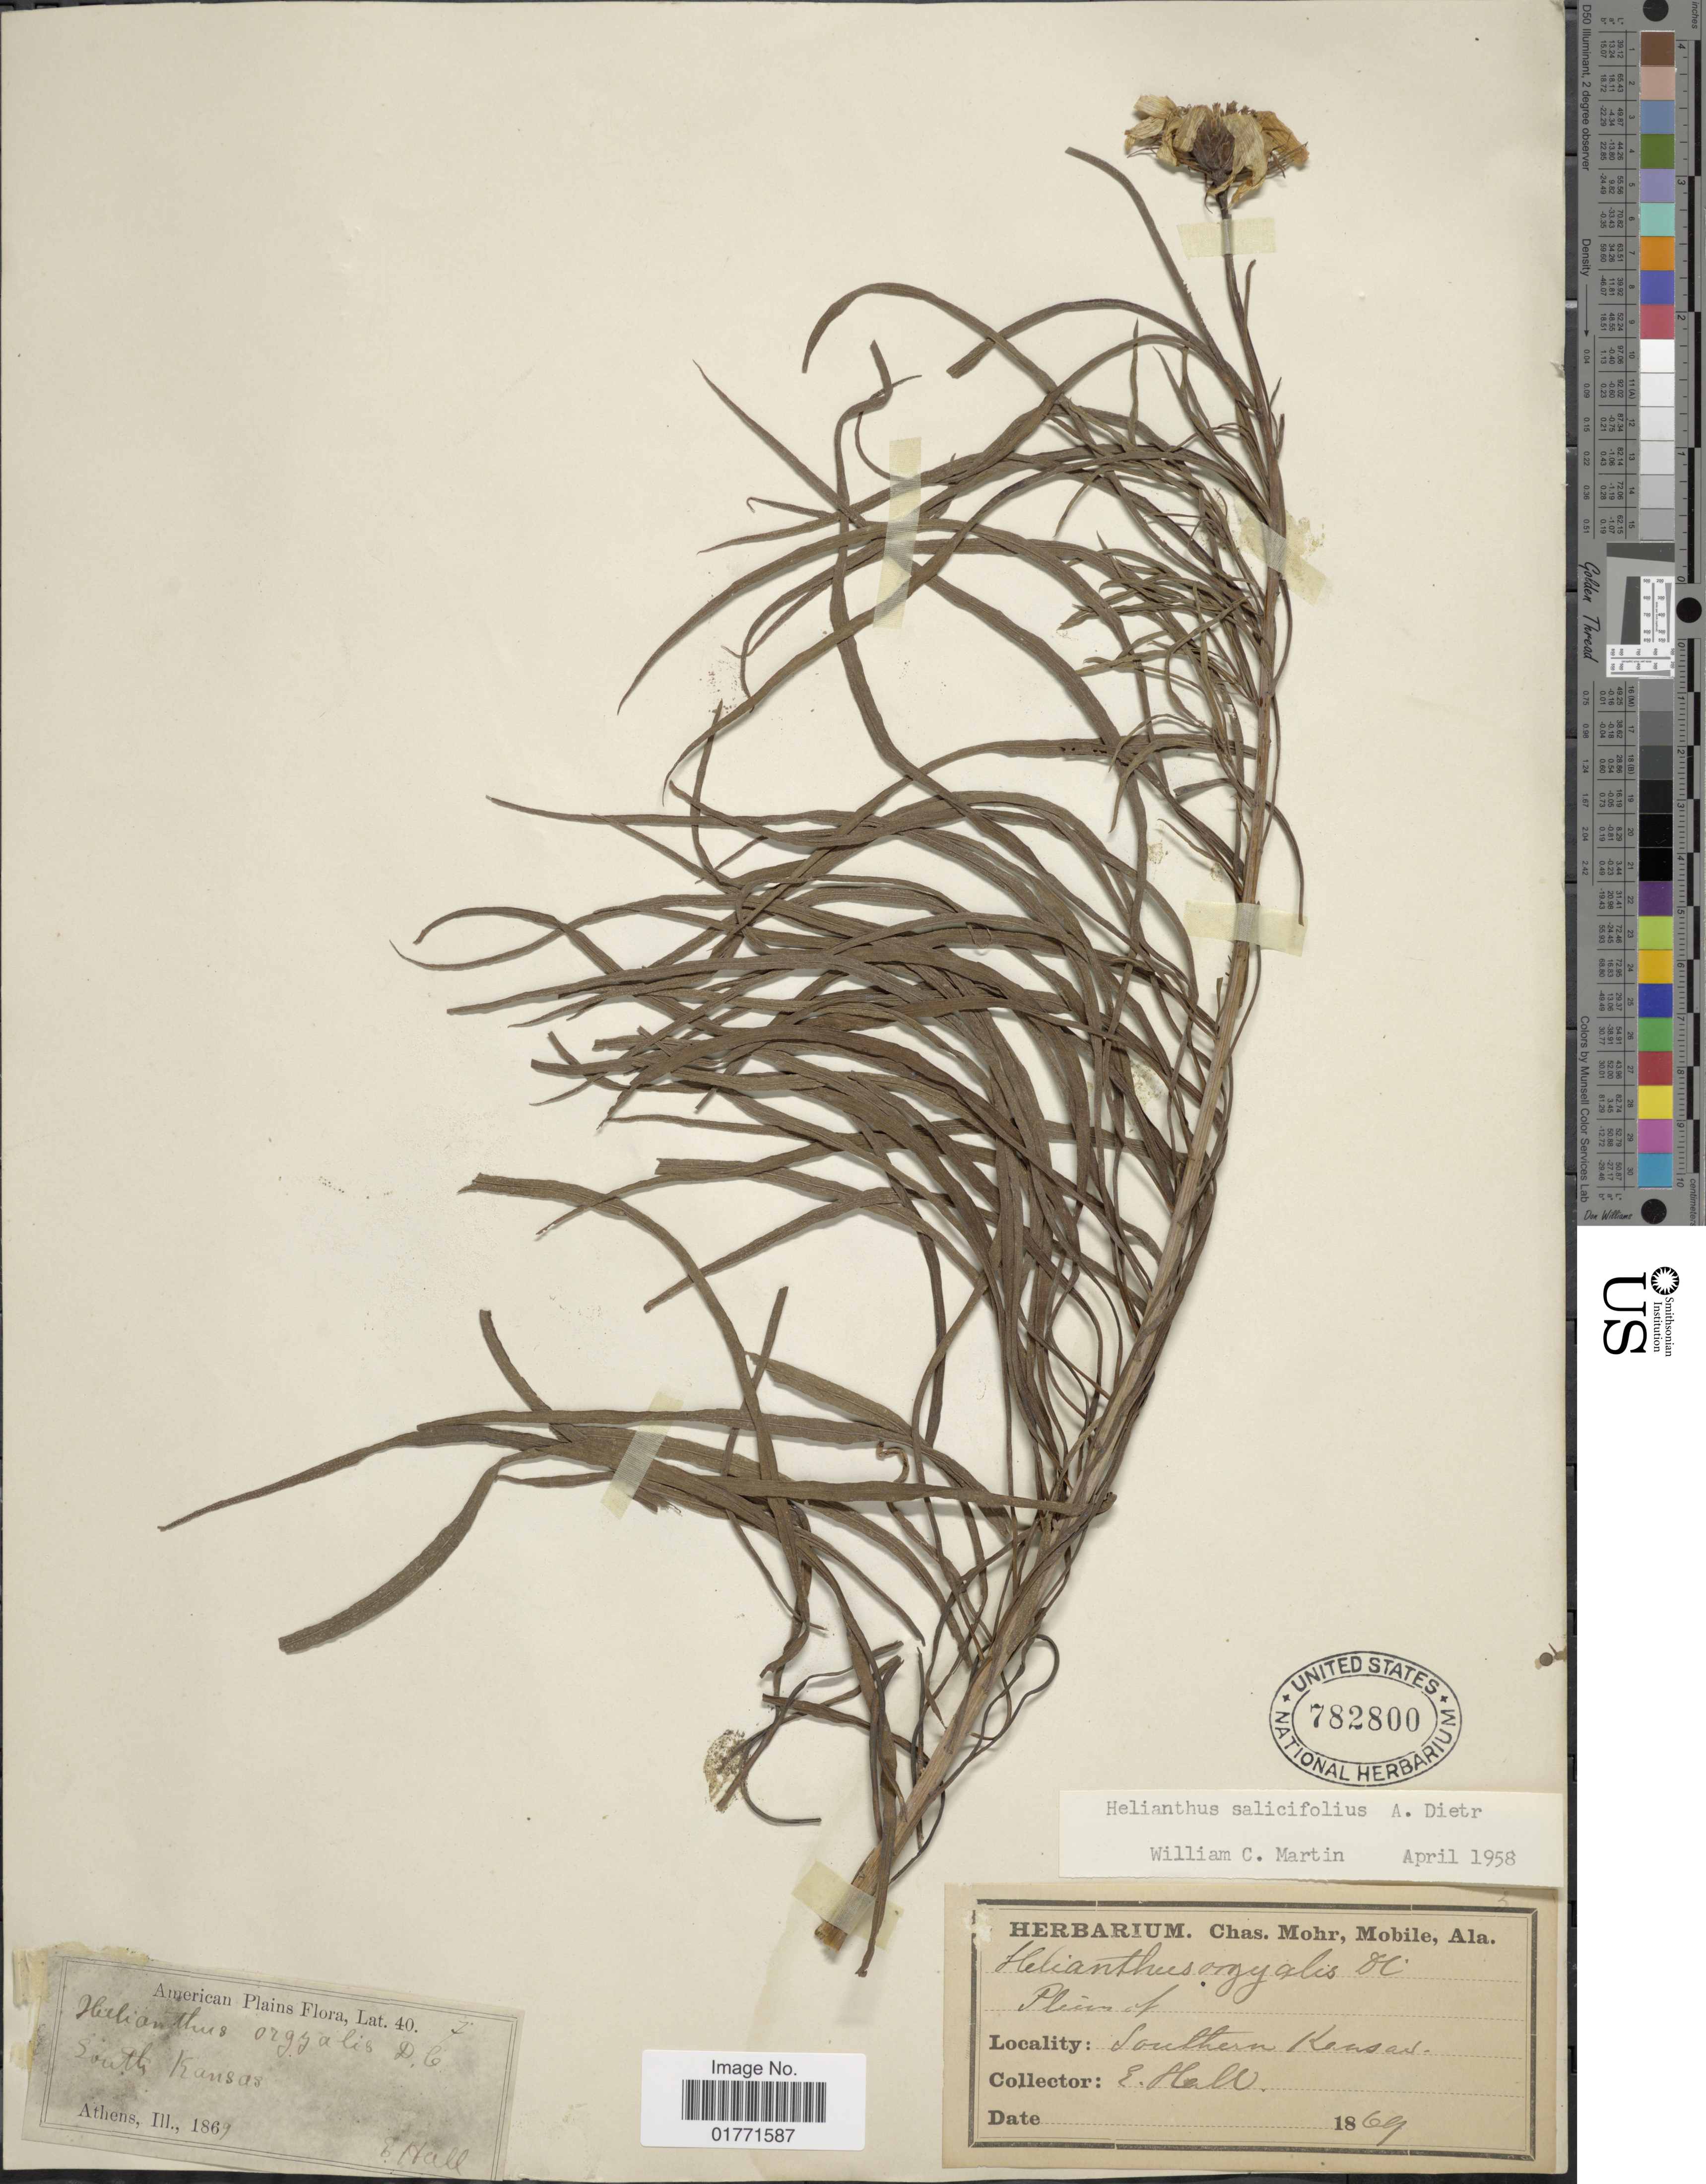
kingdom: Plantae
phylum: Tracheophyta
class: Magnoliopsida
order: Asterales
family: Asteraceae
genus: Helianthus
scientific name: Helianthus salicifolius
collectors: E. Hall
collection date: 1869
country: United States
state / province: Kansas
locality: Southern Kansas.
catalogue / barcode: US 782800